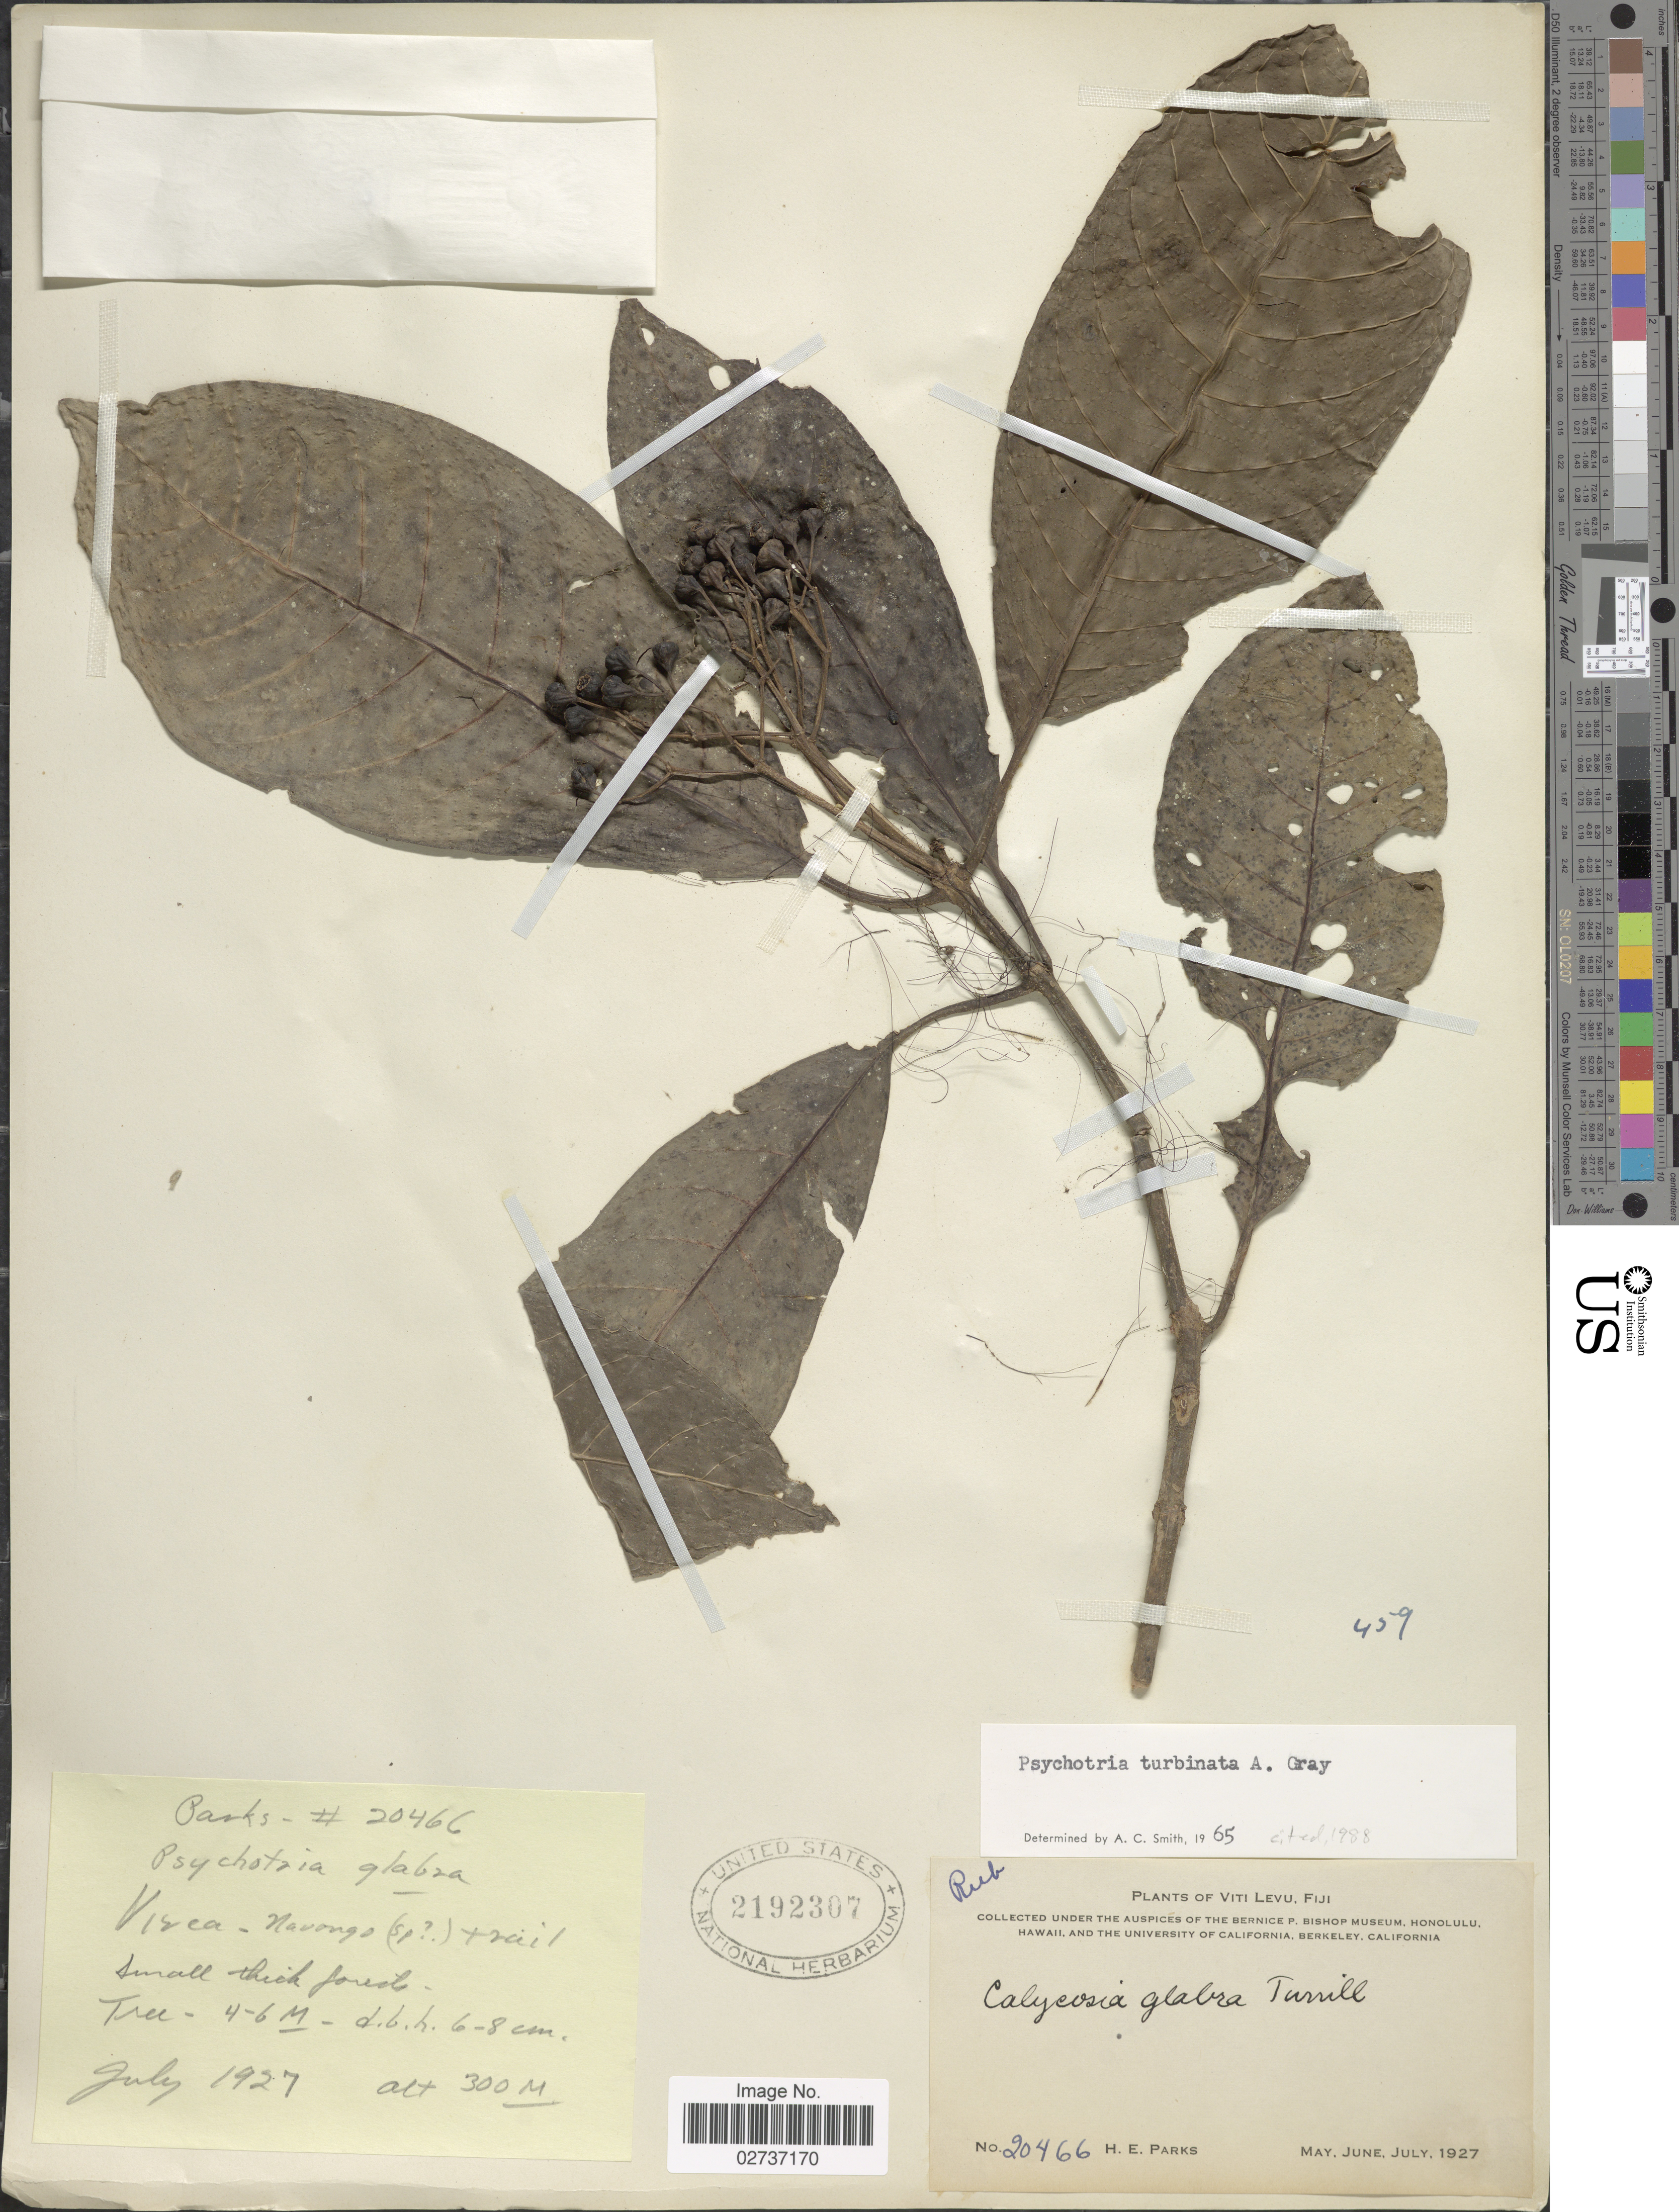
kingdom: Plantae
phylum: Tracheophyta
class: Magnoliopsida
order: Gentianales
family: Rubiaceae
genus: Psychotria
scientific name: Psychotria turbinata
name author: A. Gray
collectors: H. E. Parks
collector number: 20466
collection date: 1927-05/1927-07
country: Fiji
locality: Viti Levu, Visca - Navongo Trail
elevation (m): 300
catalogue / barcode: US 2192307